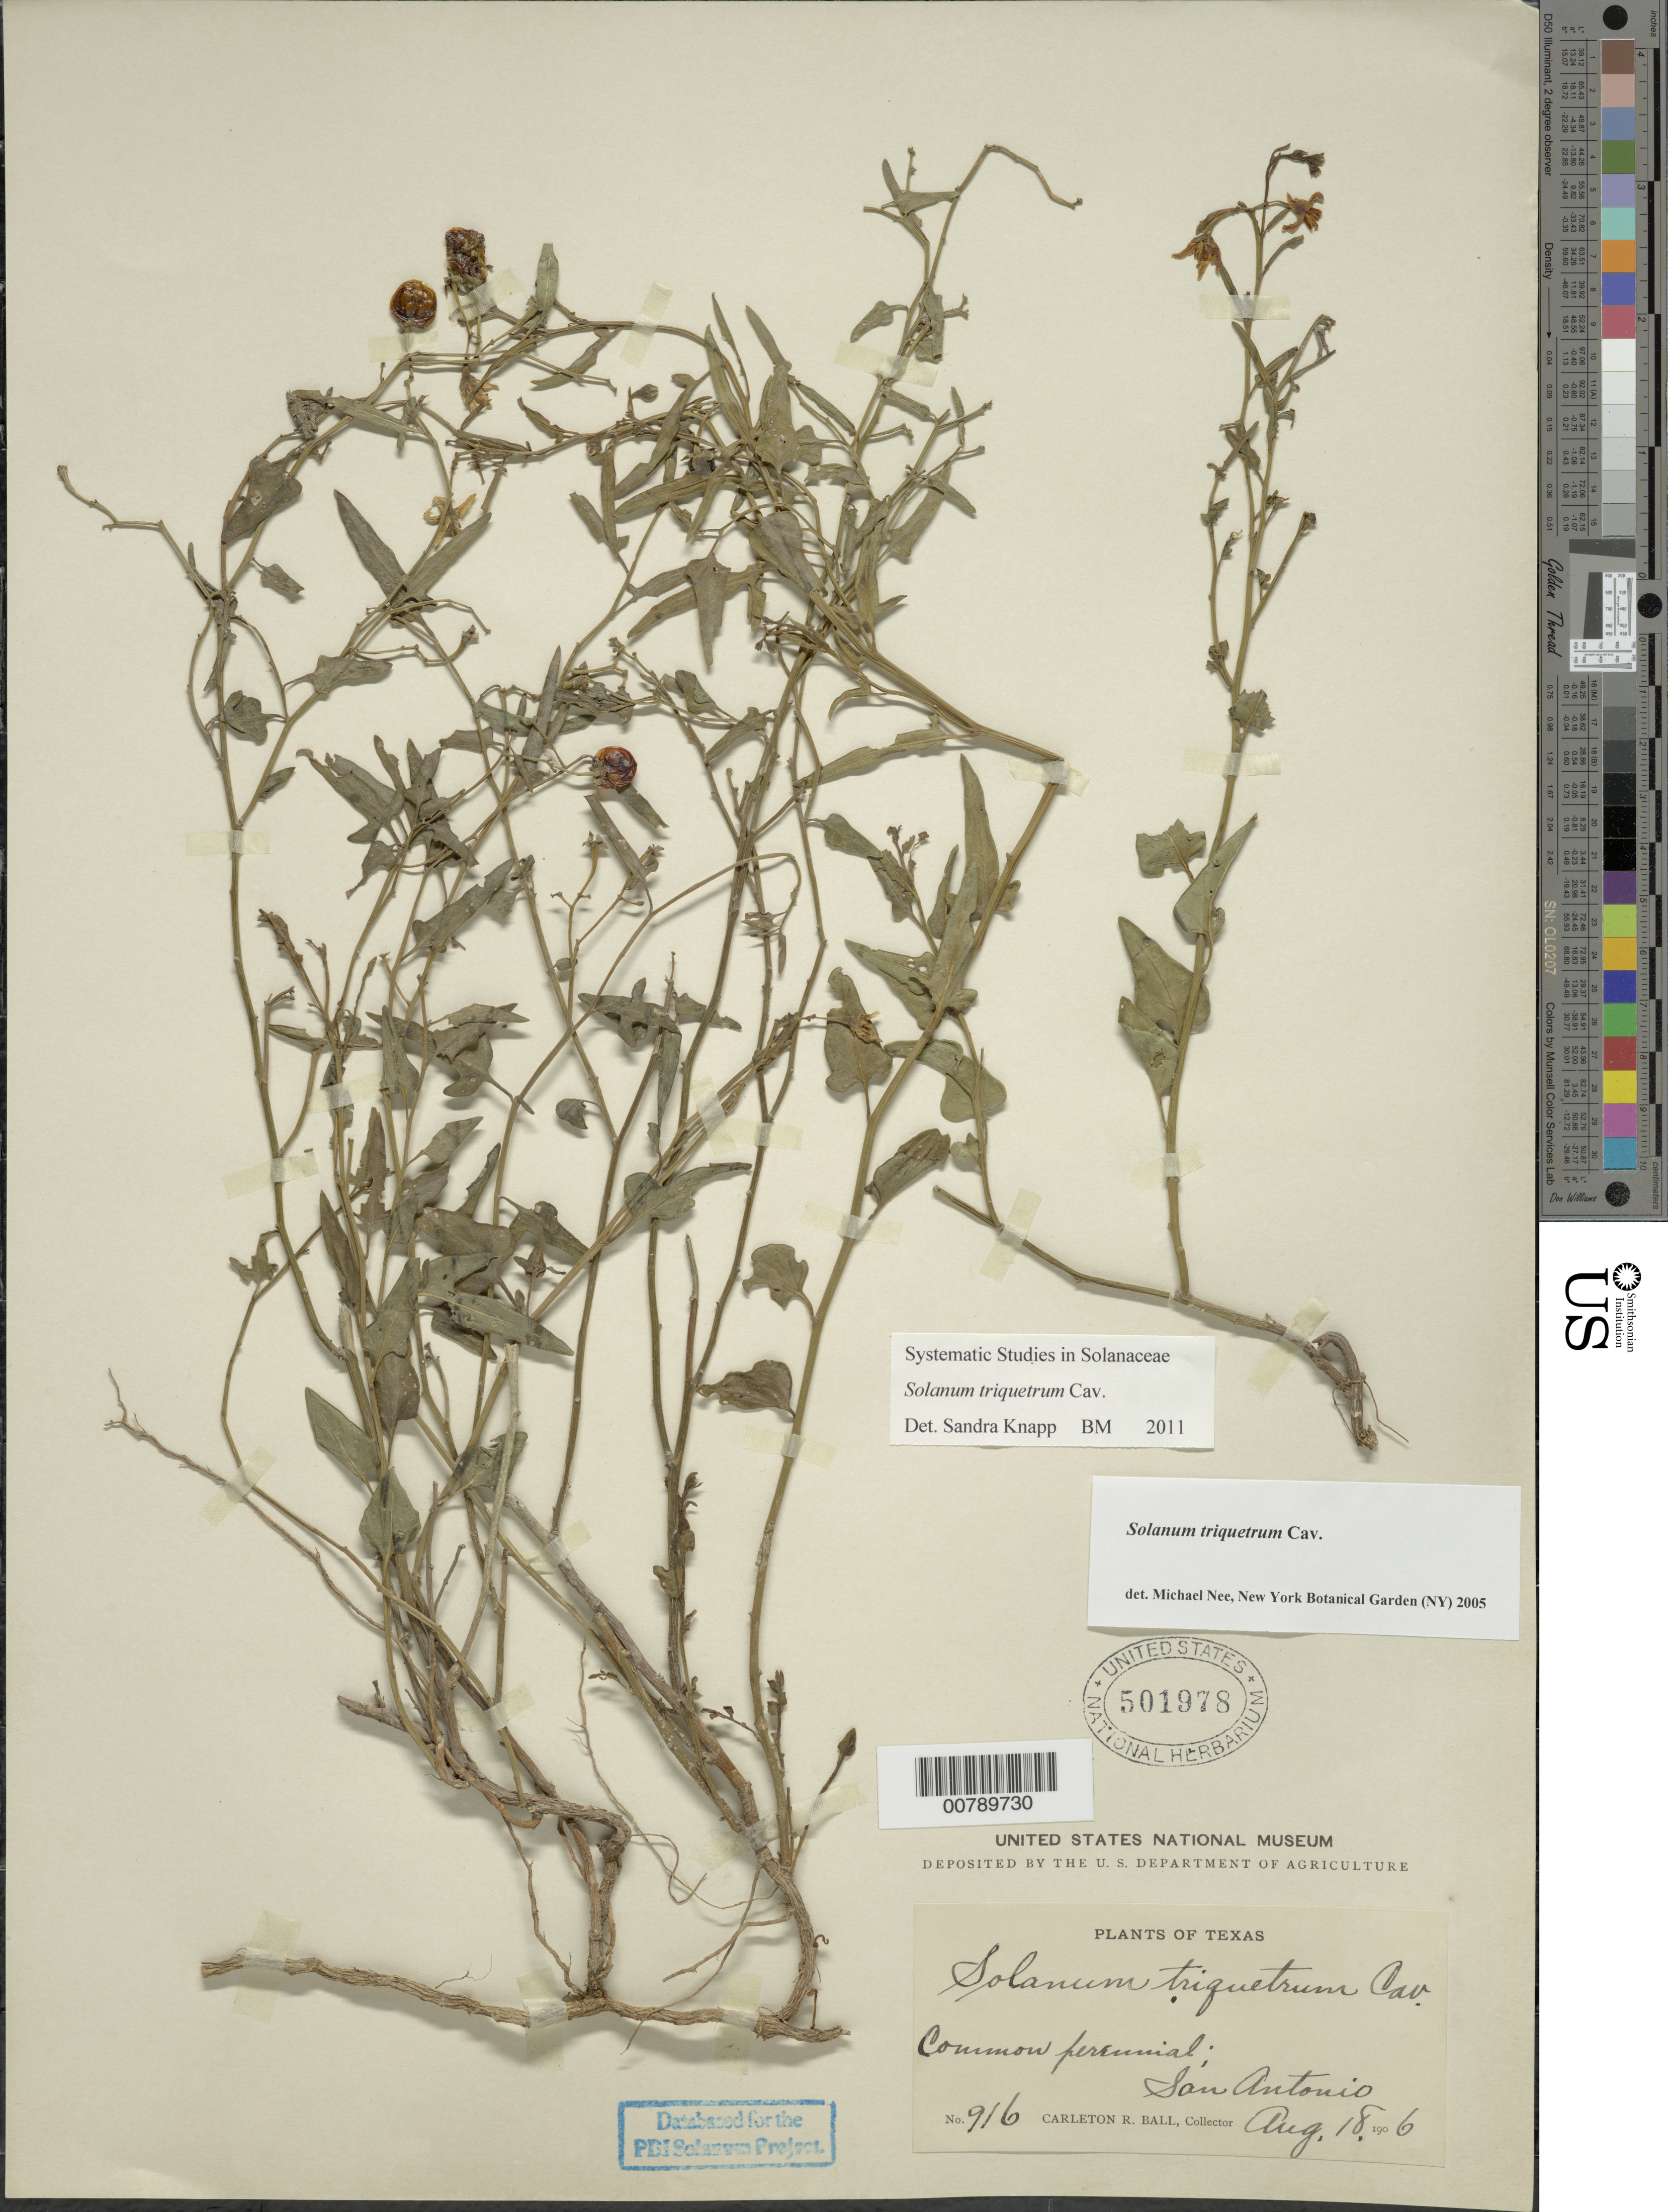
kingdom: Plantae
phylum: Tracheophyta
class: Magnoliopsida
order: Solanales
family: Solanaceae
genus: Solanum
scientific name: Solanum triquetrum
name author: Cav.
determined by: Knapp, S. D.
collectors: C. R. Ball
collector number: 916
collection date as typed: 18 Aug 1906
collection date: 1906-08-18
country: United States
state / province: Texas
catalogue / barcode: US 501978